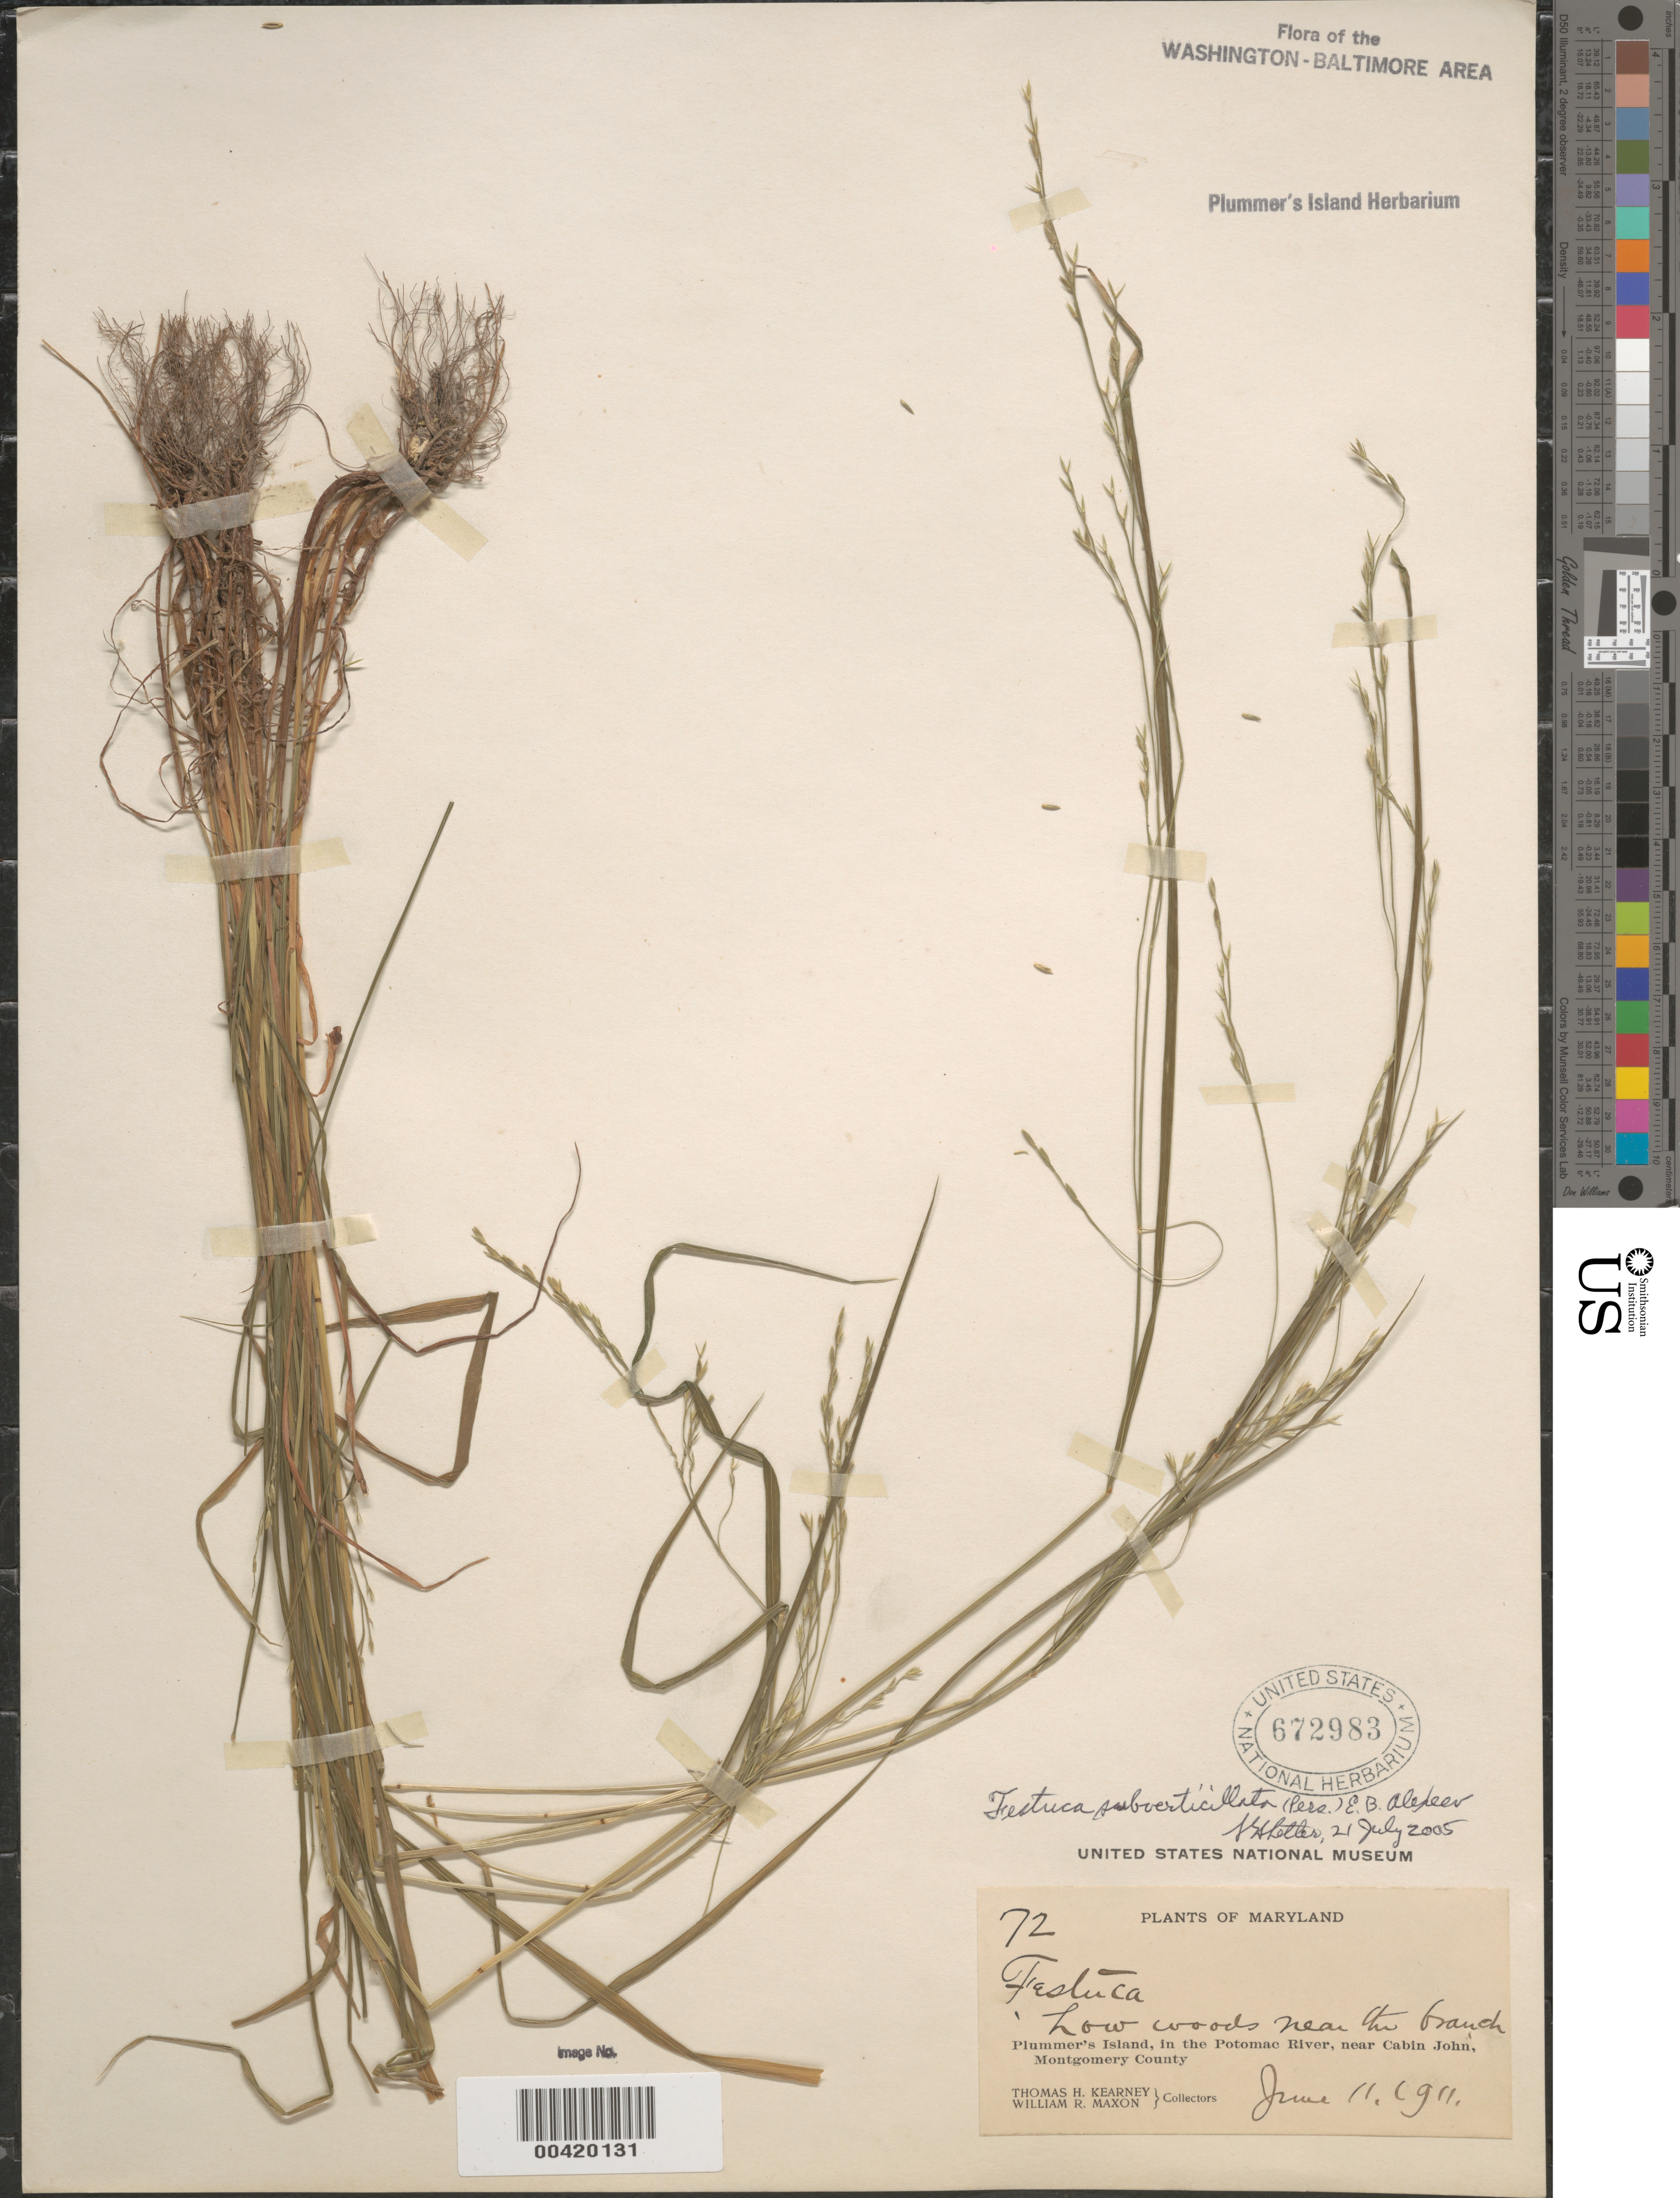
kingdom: Plantae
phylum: Tracheophyta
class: Liliopsida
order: Poales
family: Poaceae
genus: Festuca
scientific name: Festuca subverticillata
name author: (Pers.) E.B. Alexeev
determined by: Shetler, Stanwyn G., (US), NMNH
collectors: T. H. Kearney & W. R. Maxon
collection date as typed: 11 Jun 1911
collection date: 1911-06-11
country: United States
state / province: Maryland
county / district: Montgomery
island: Plummers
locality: Plummer's Island; near the branch C. & O. Canal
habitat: Low woods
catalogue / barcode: US 672983